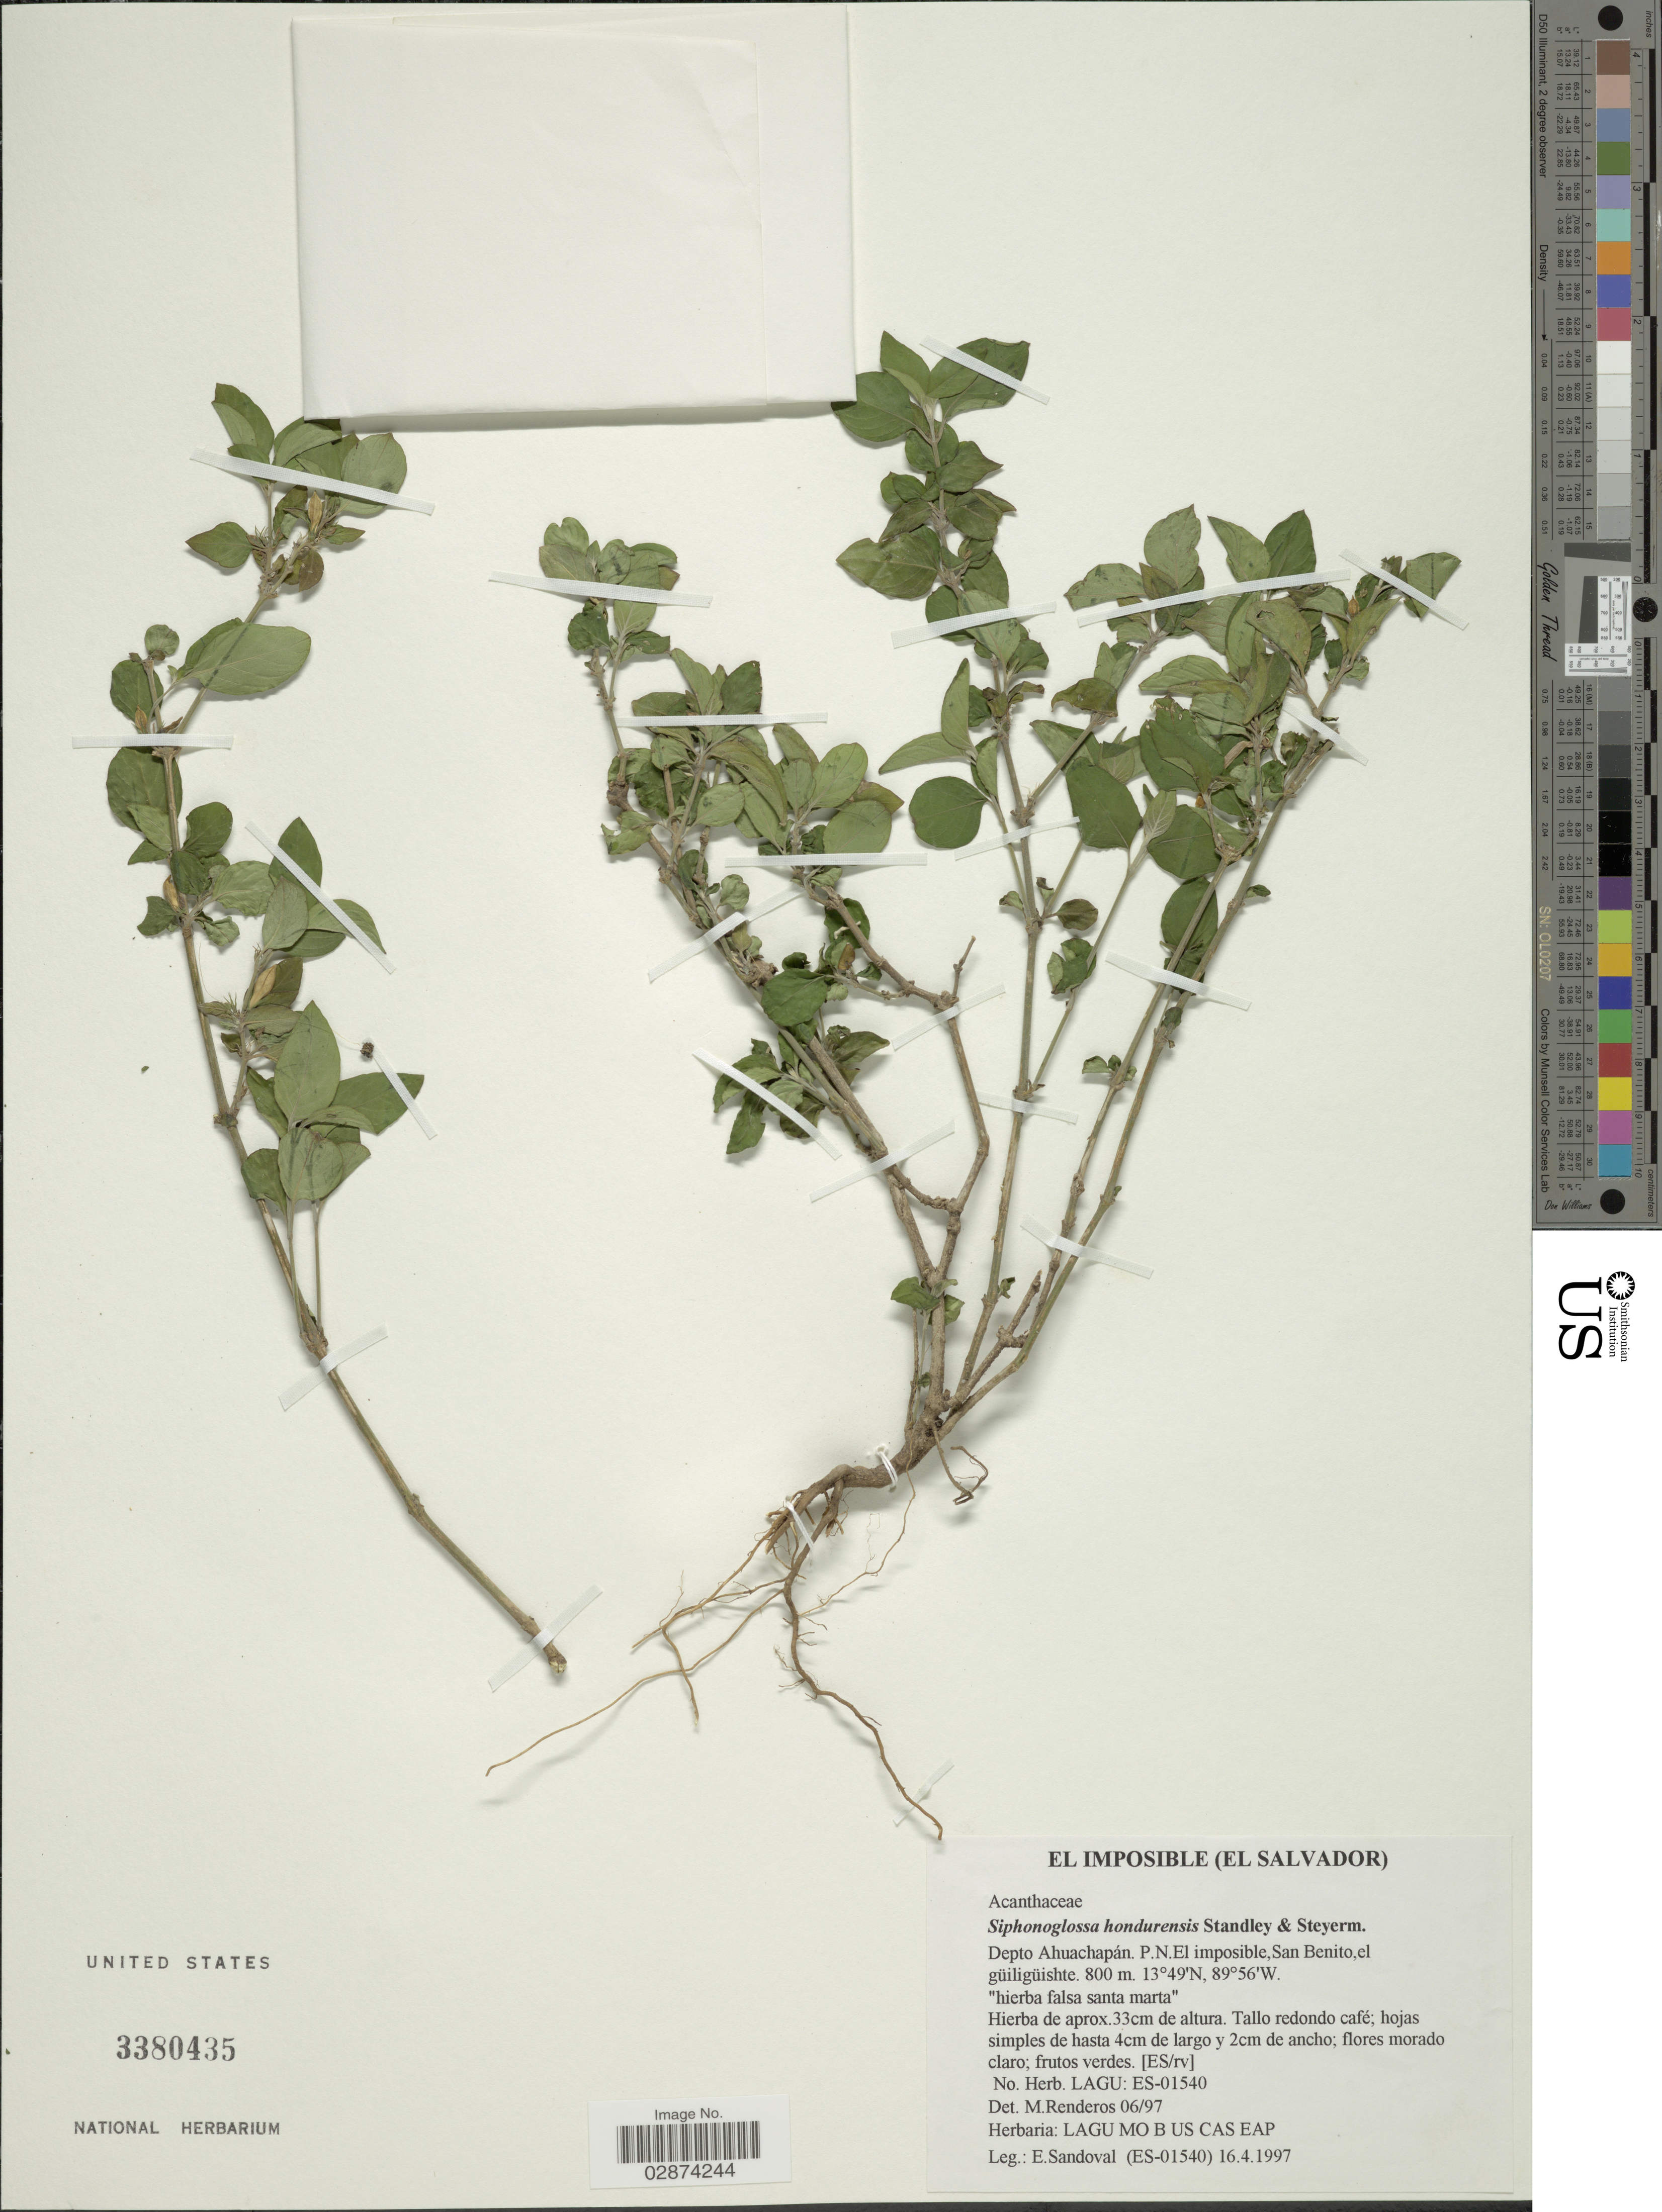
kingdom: Plantae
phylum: Tracheophyta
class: Magnoliopsida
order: Lamiales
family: Acanthaceae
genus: Justicia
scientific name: Justicia ramosa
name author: (Oerst.) V.A.W. Graham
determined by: Fisher, Amanda, (LOB), California State University, Long Beach (UNITED STATES)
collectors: E. Sandoval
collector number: ES-01540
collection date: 1997-04-16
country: El Salvador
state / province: Ahuachapan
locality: El Imposible. Depto. Ahuachapán. P.N.El imposible, San Benito, el güiligüishte.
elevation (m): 800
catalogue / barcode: US 3380435